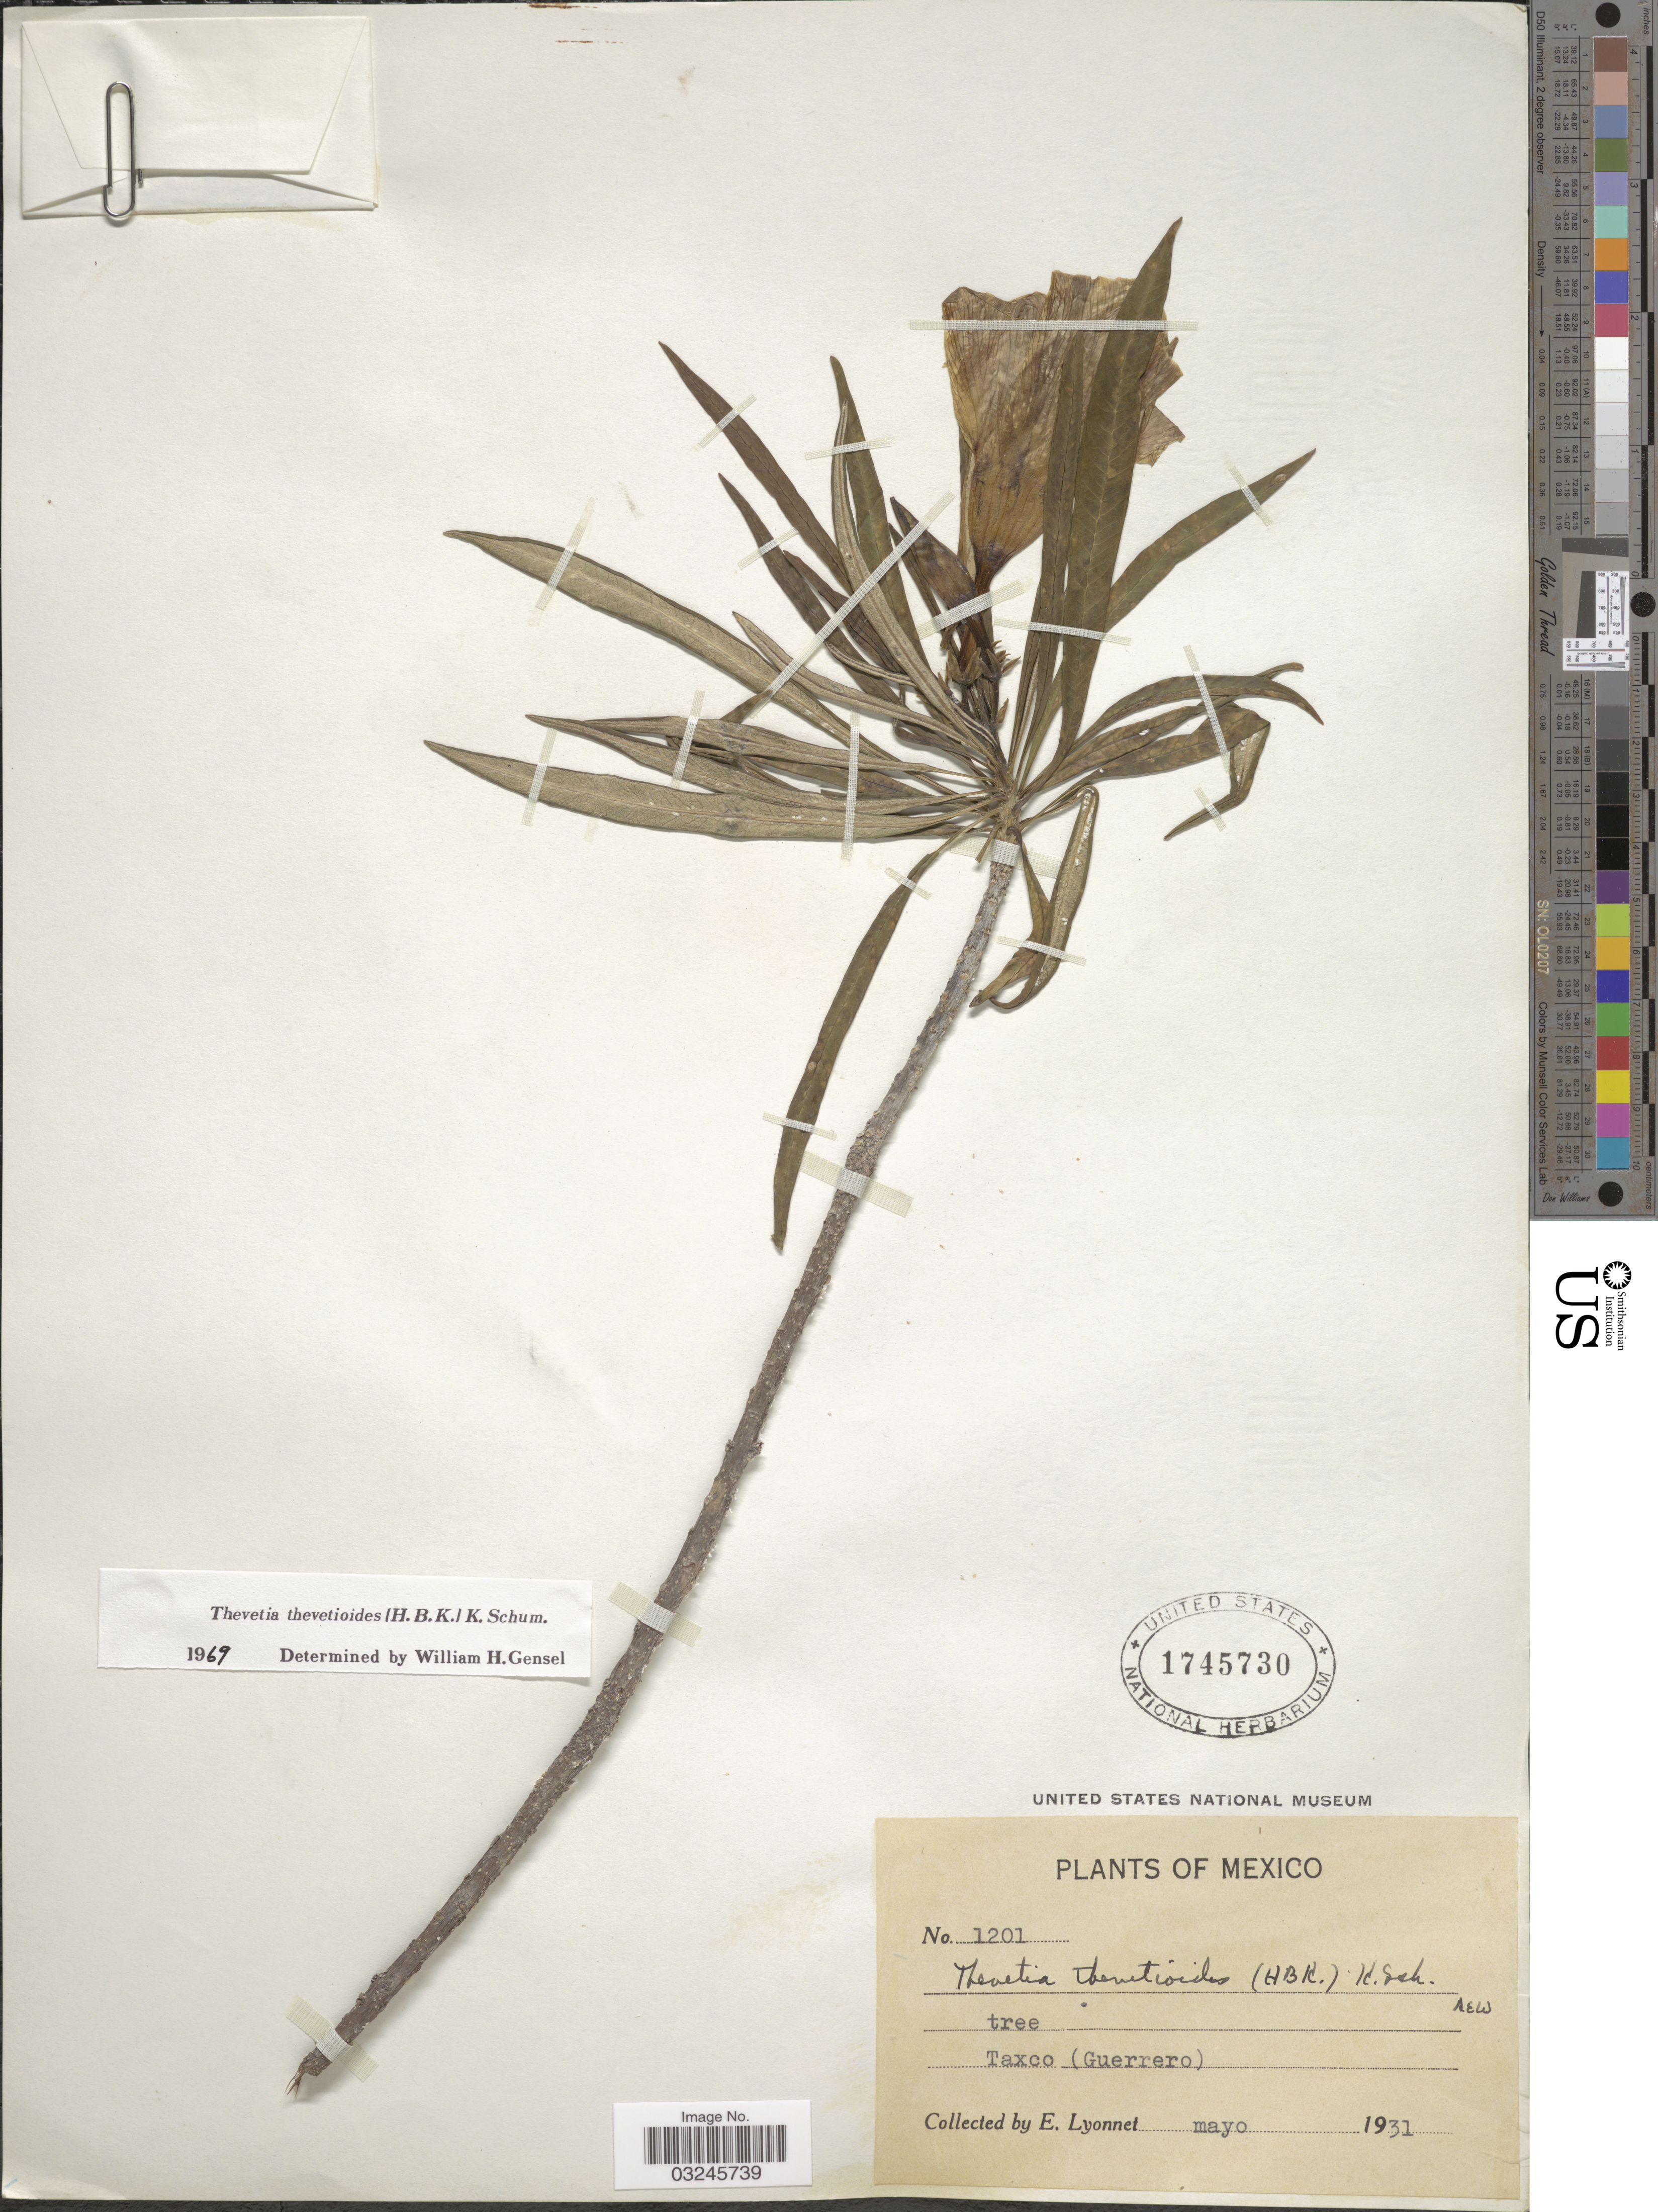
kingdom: Plantae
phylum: Tracheophyta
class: Magnoliopsida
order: Gentianales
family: Apocynaceae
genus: Thevetia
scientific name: Thevetia thevetioides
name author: (Kunth) K. Schum.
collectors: E. Lyonnet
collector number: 1201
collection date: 1931-05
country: Mexico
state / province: Guerrero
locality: Taxco (Guerrero).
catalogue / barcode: US 1745730